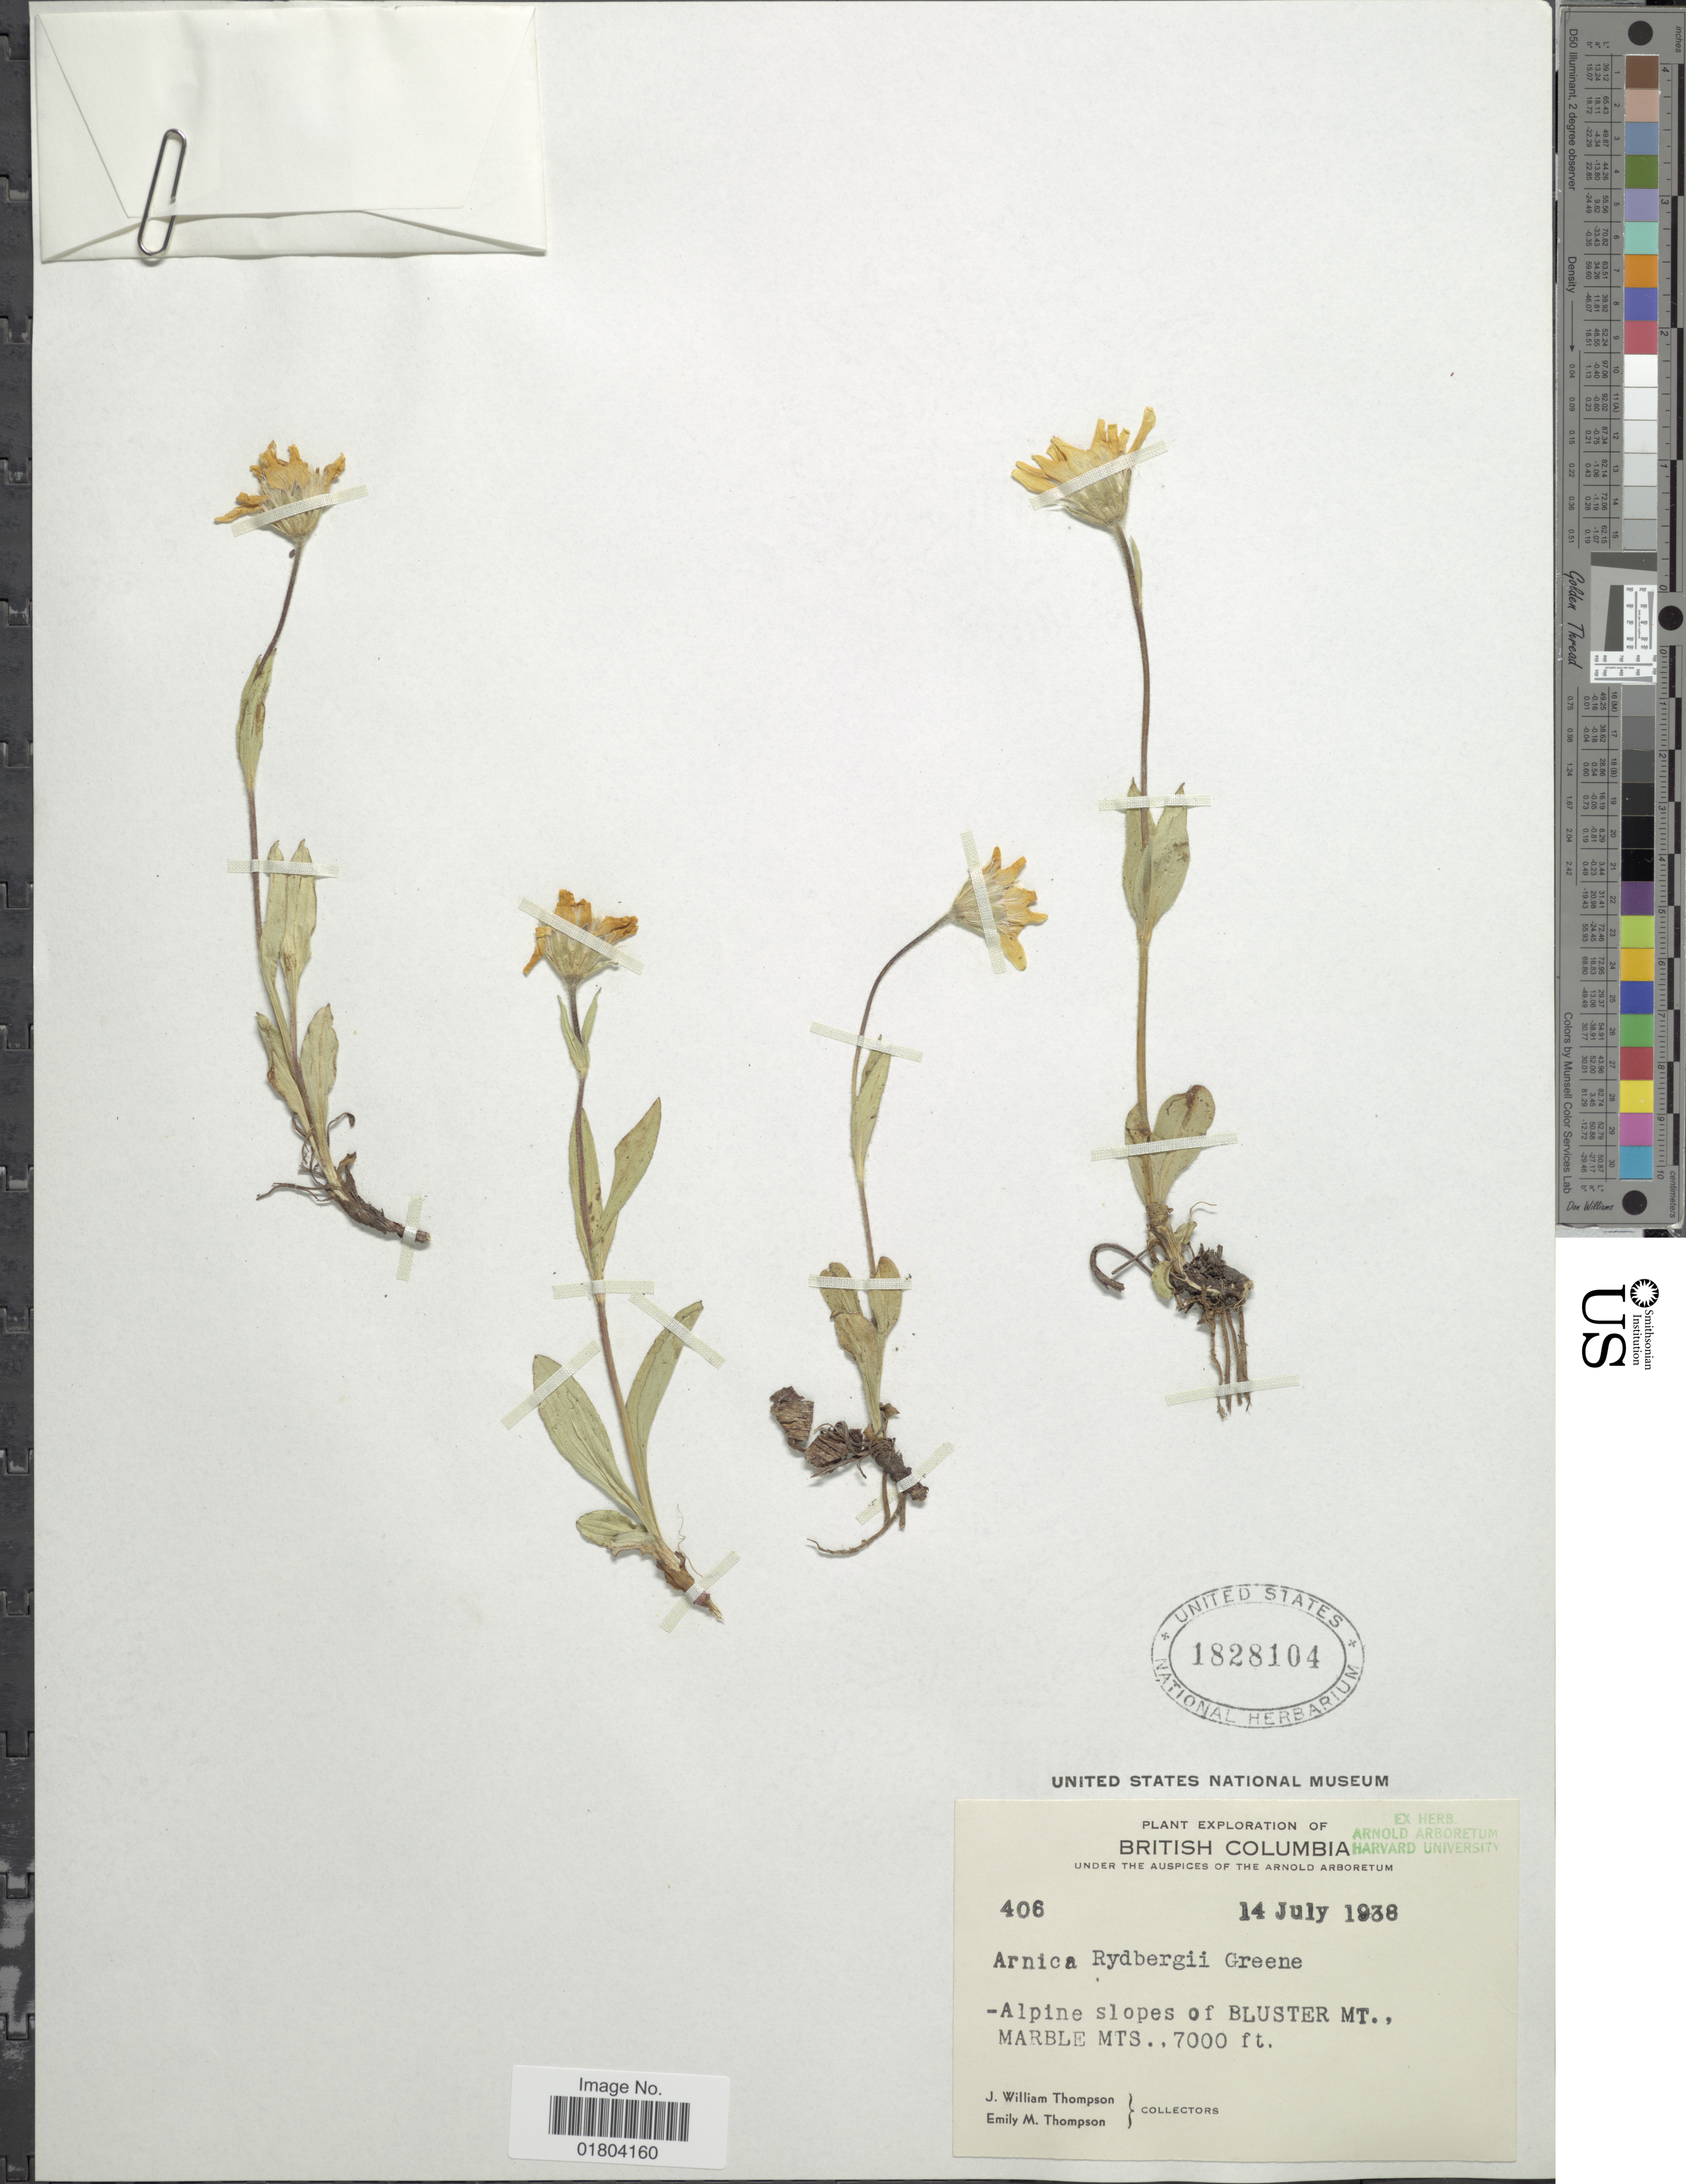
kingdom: Plantae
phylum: Tracheophyta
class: Magnoliopsida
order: Asterales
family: Asteraceae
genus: Arnica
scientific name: Arnica rydbergii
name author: Greene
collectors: J. W. Thompson & E. M. Thompson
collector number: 406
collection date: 1938-07-14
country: Canada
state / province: British Columbia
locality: Alpine slopes of Bluster Mt., Marble Mts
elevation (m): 2134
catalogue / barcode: US 1828104